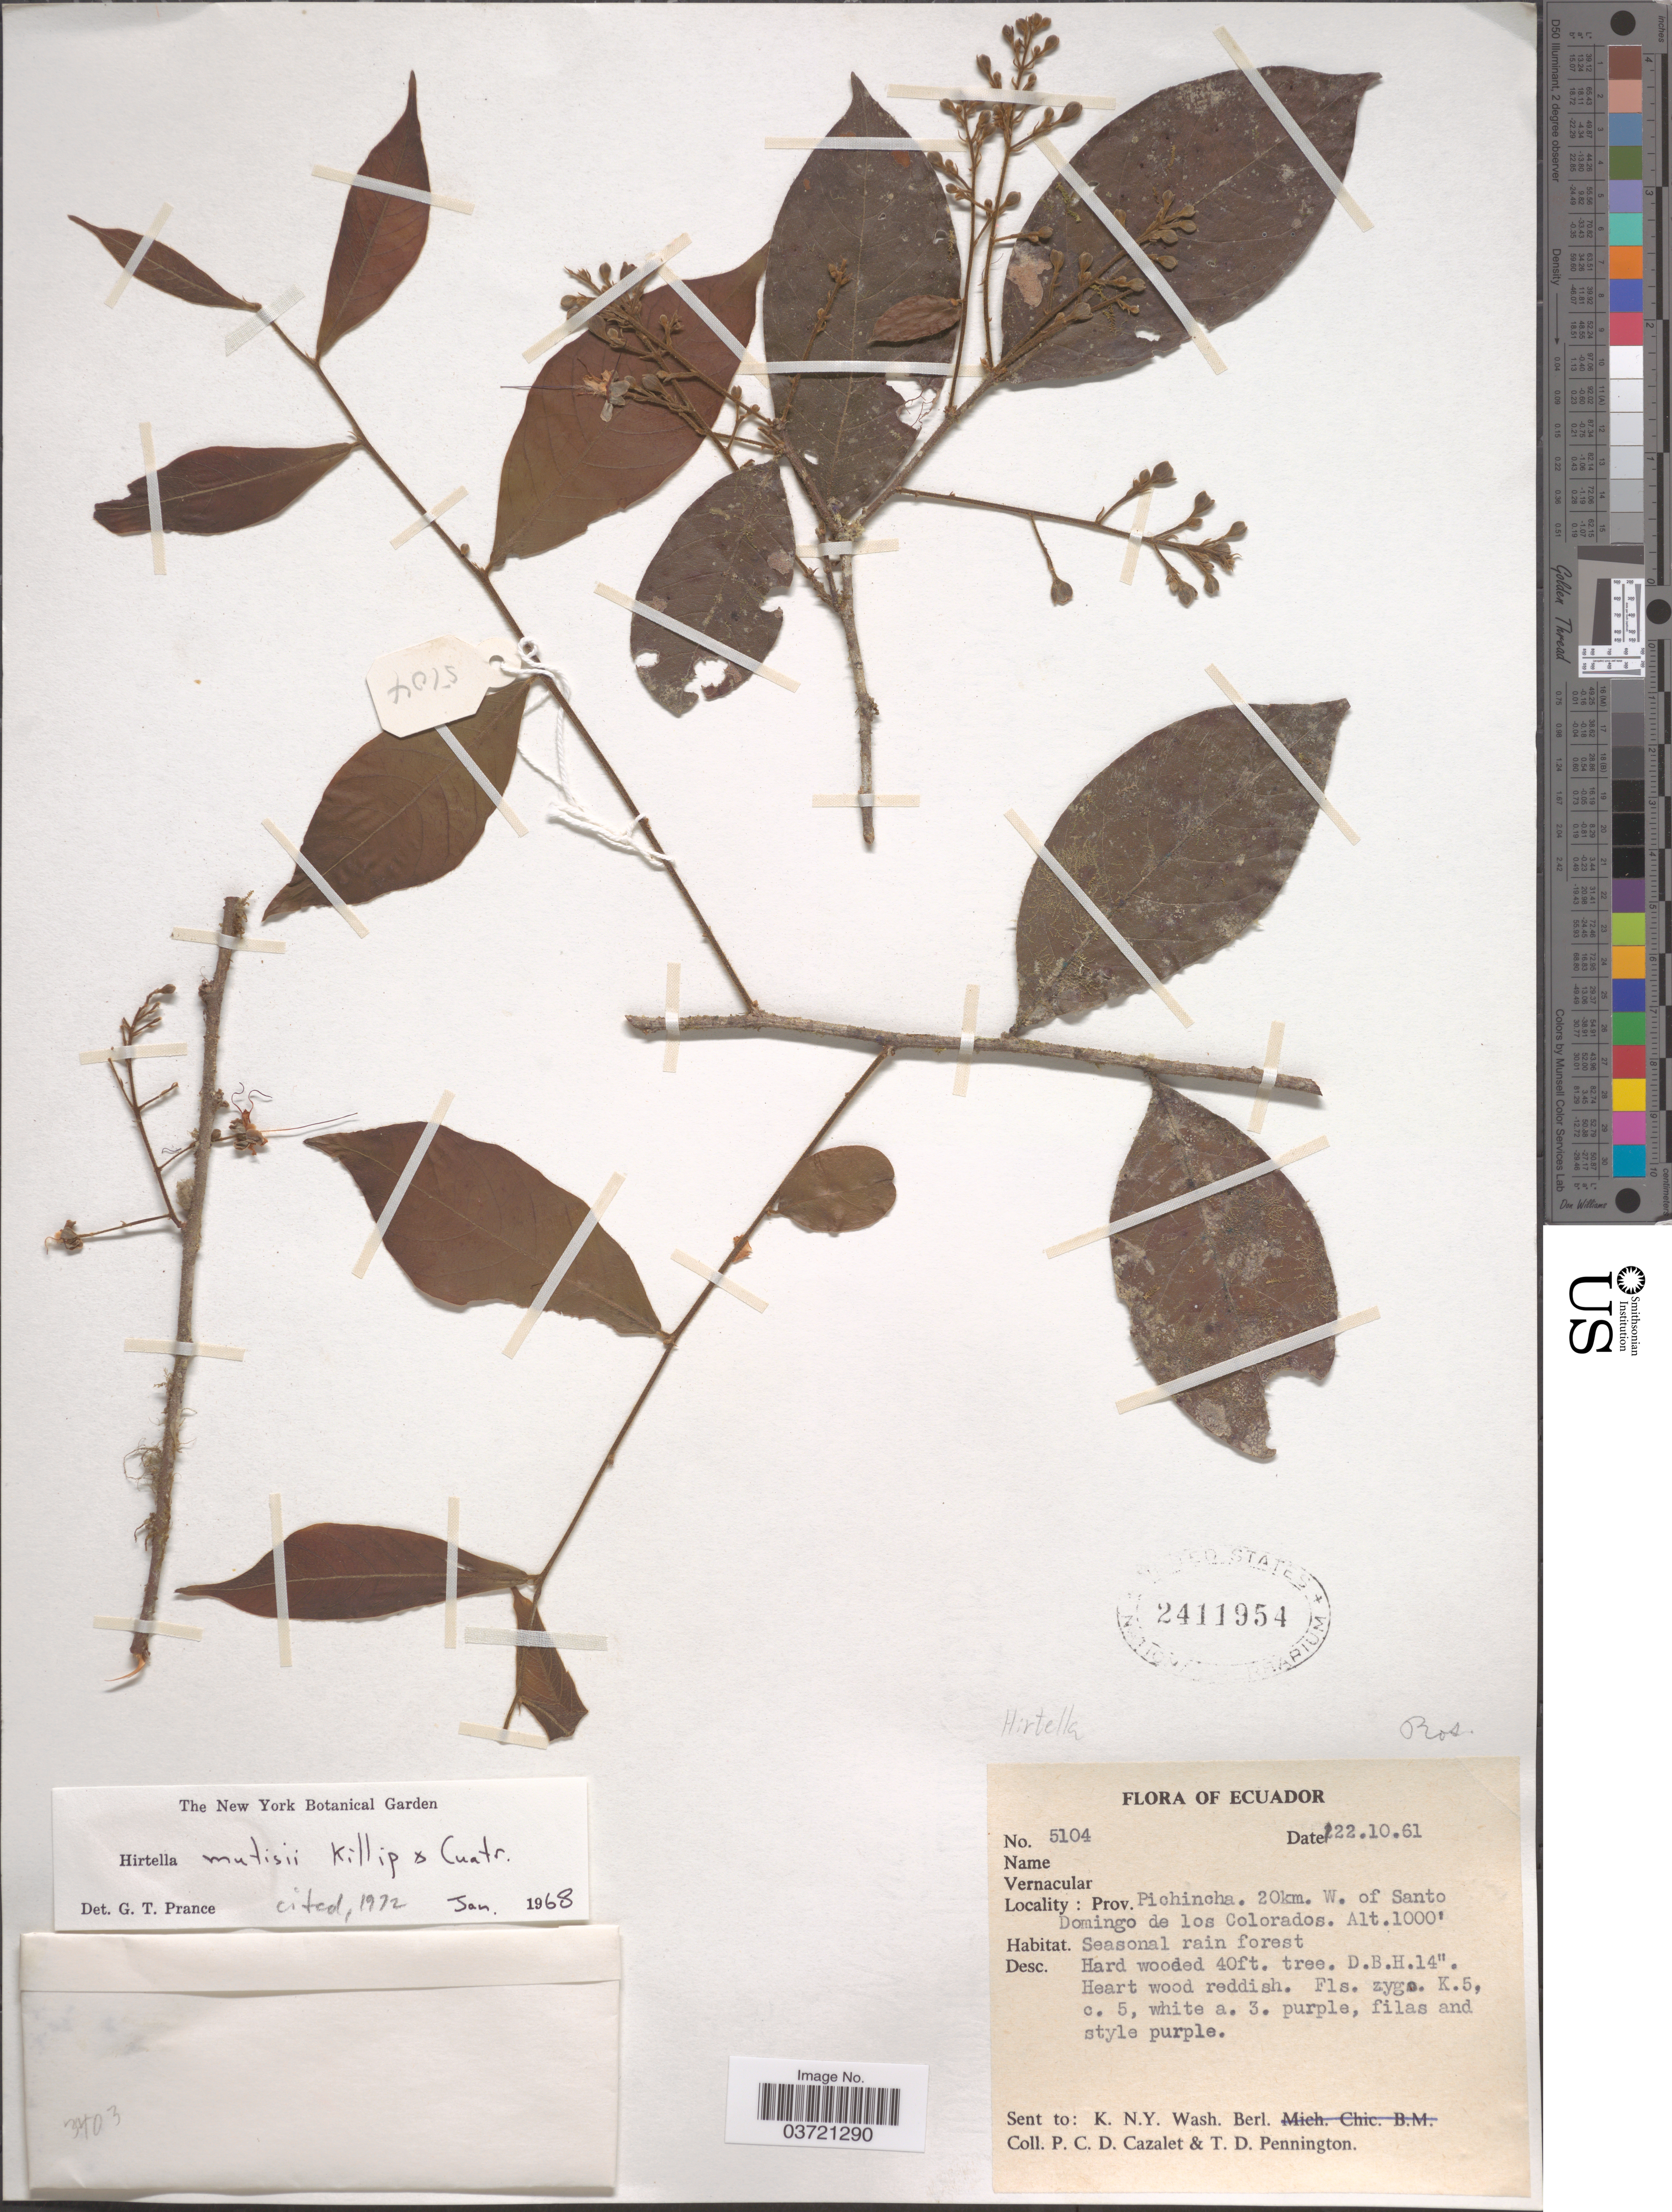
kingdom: Plantae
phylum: Tracheophyta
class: Magnoliopsida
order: Malpighiales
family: Chrysobalanaceae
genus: Hirtella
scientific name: Hirtella mutisii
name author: Killip & Cuatrec.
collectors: P. C. D. Cazalet & T. D. Pennington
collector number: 5104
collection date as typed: Transcribed d/m/y: 22/10/61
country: Ecuador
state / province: Pichincha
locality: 20 km. W. of Santo Domingo de los Colorados. Seasonal rain forest.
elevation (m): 305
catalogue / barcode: US 2411954